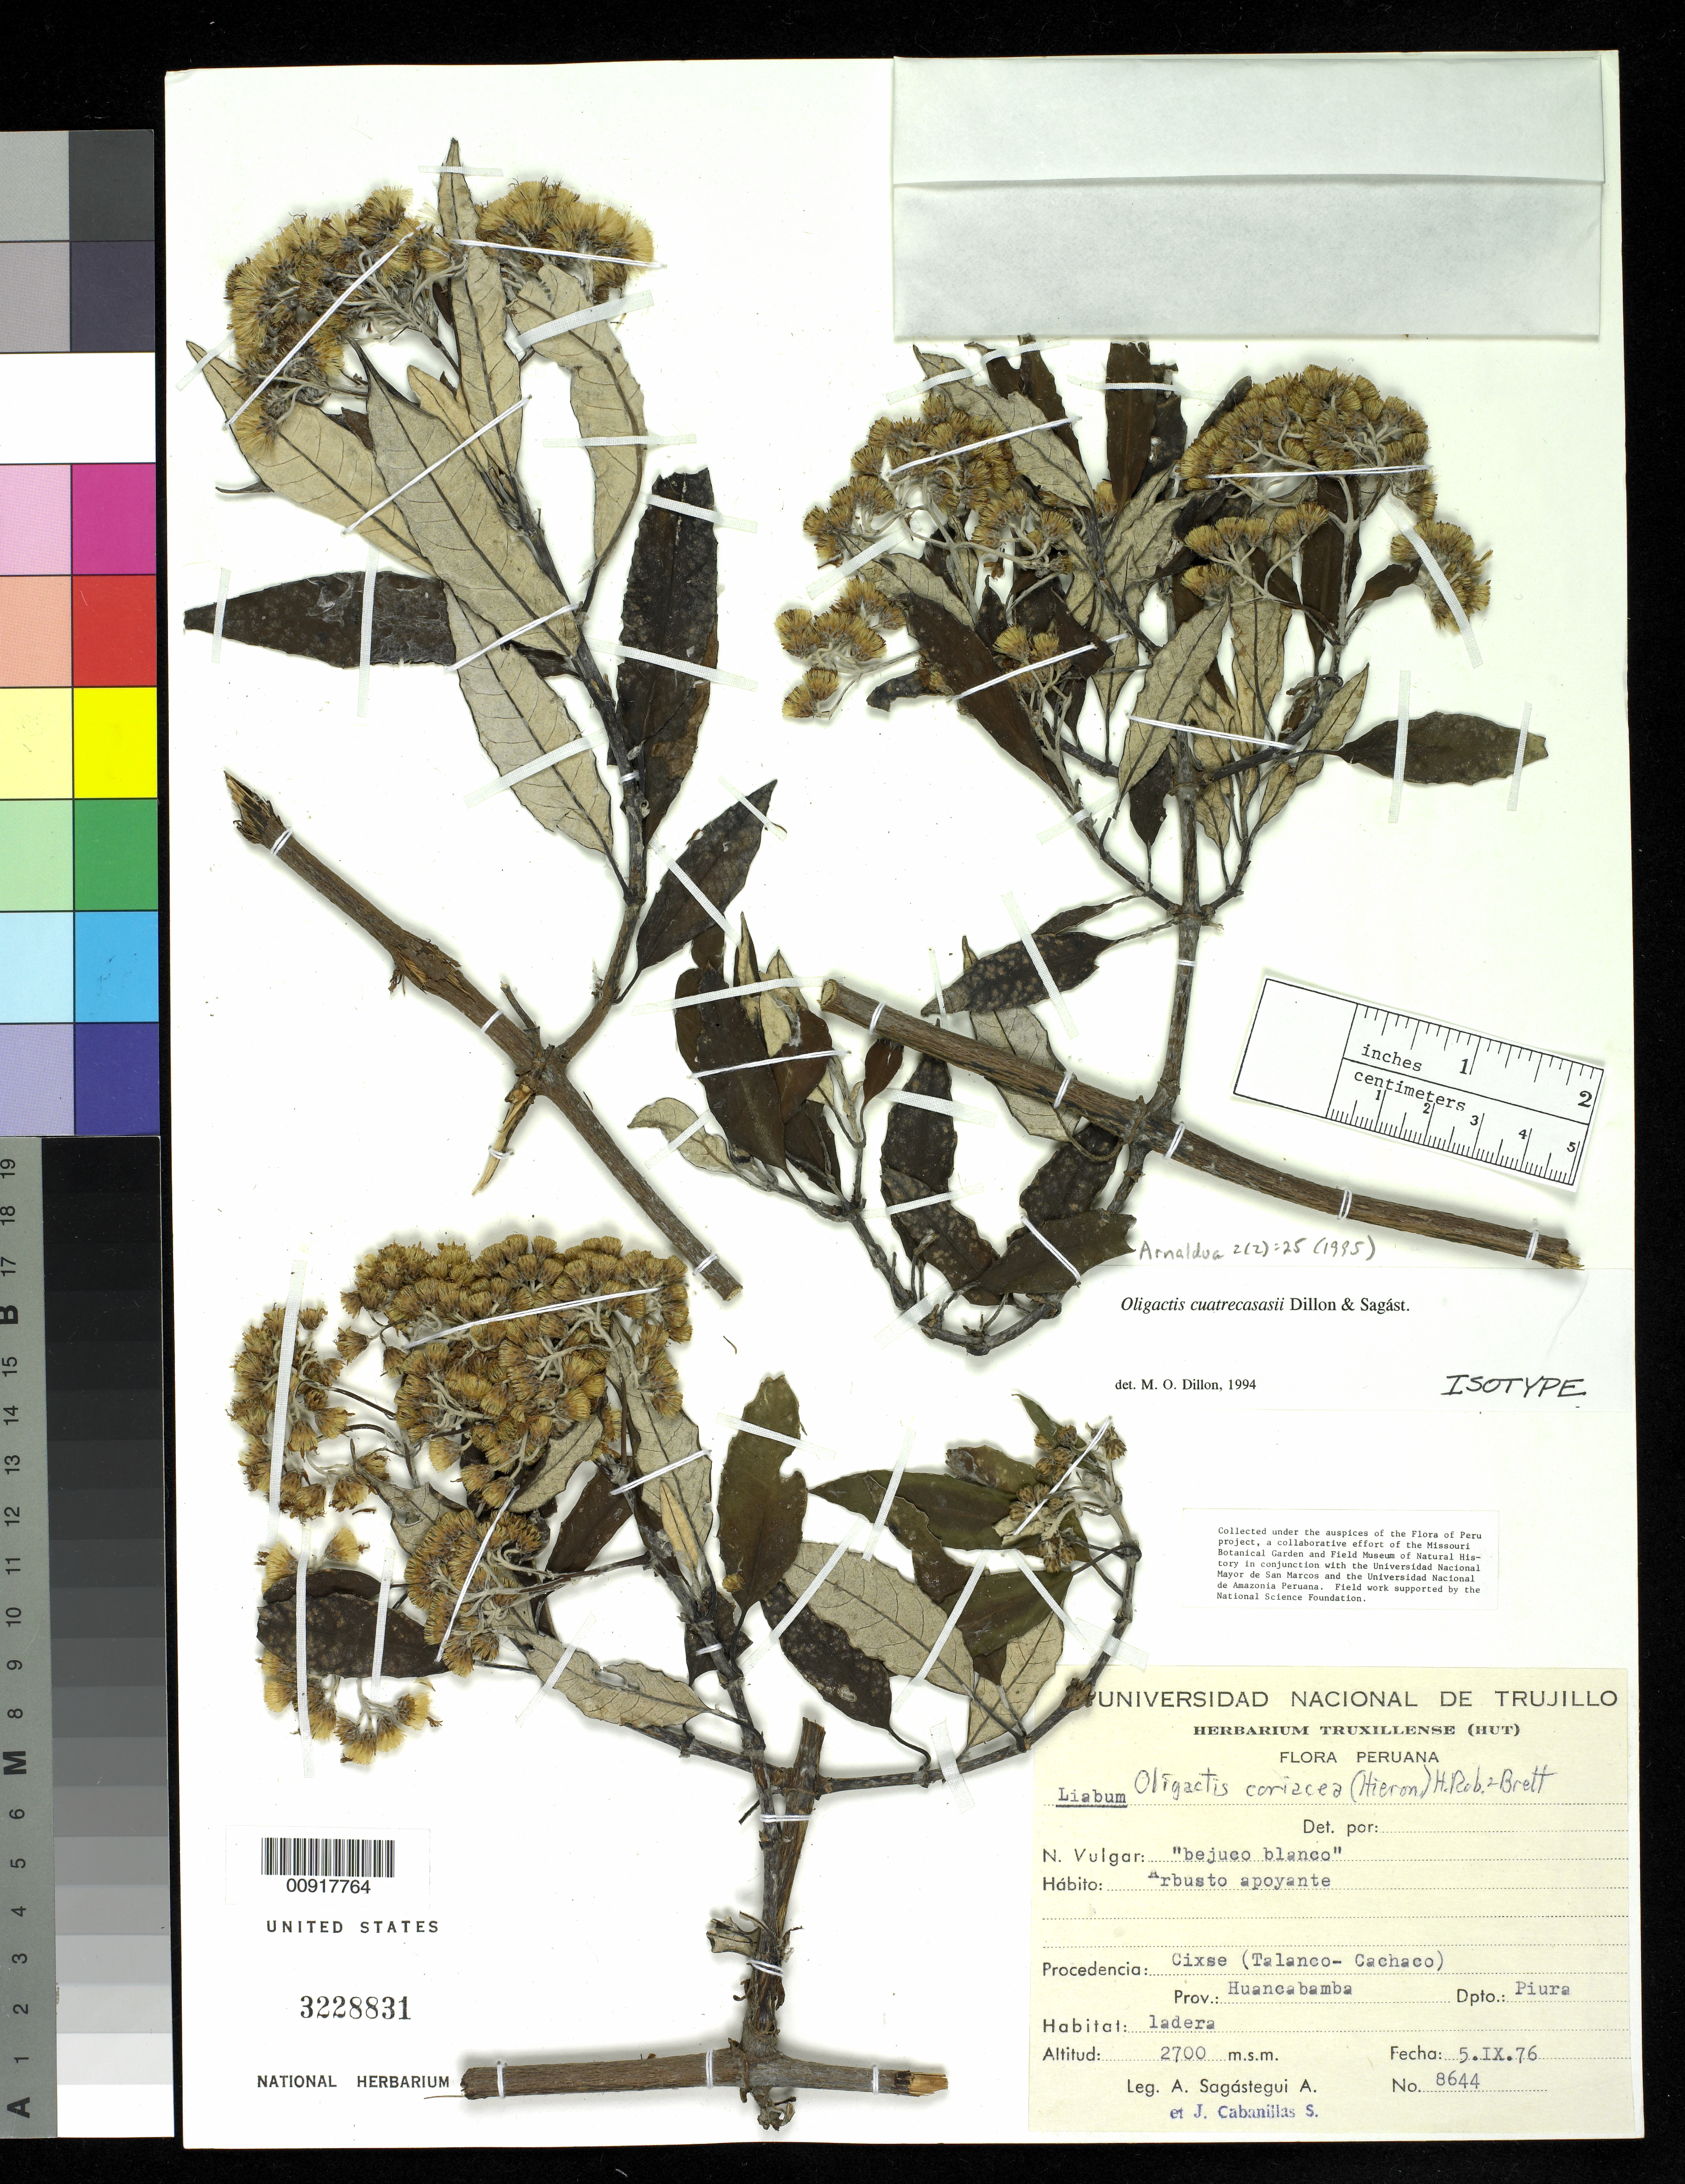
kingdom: Plantae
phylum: Tracheophyta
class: Magnoliopsida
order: Asterales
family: Asteraceae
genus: Oligactis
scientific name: Oligactis cuatrecasasii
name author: M.O. Dillon & Sagást.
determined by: Dillon, M. O.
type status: Isotype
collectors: A. Sagástegui A. & J. Cabanillas S.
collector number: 8644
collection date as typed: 05 Sep 1976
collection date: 1976-09-05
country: Peru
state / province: Piura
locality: Procedencia Cixse (Talanco-Cachaco), Prov. Huancabamba, Dpto. Piura.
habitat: Ladera.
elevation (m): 2700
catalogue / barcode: US 3228831